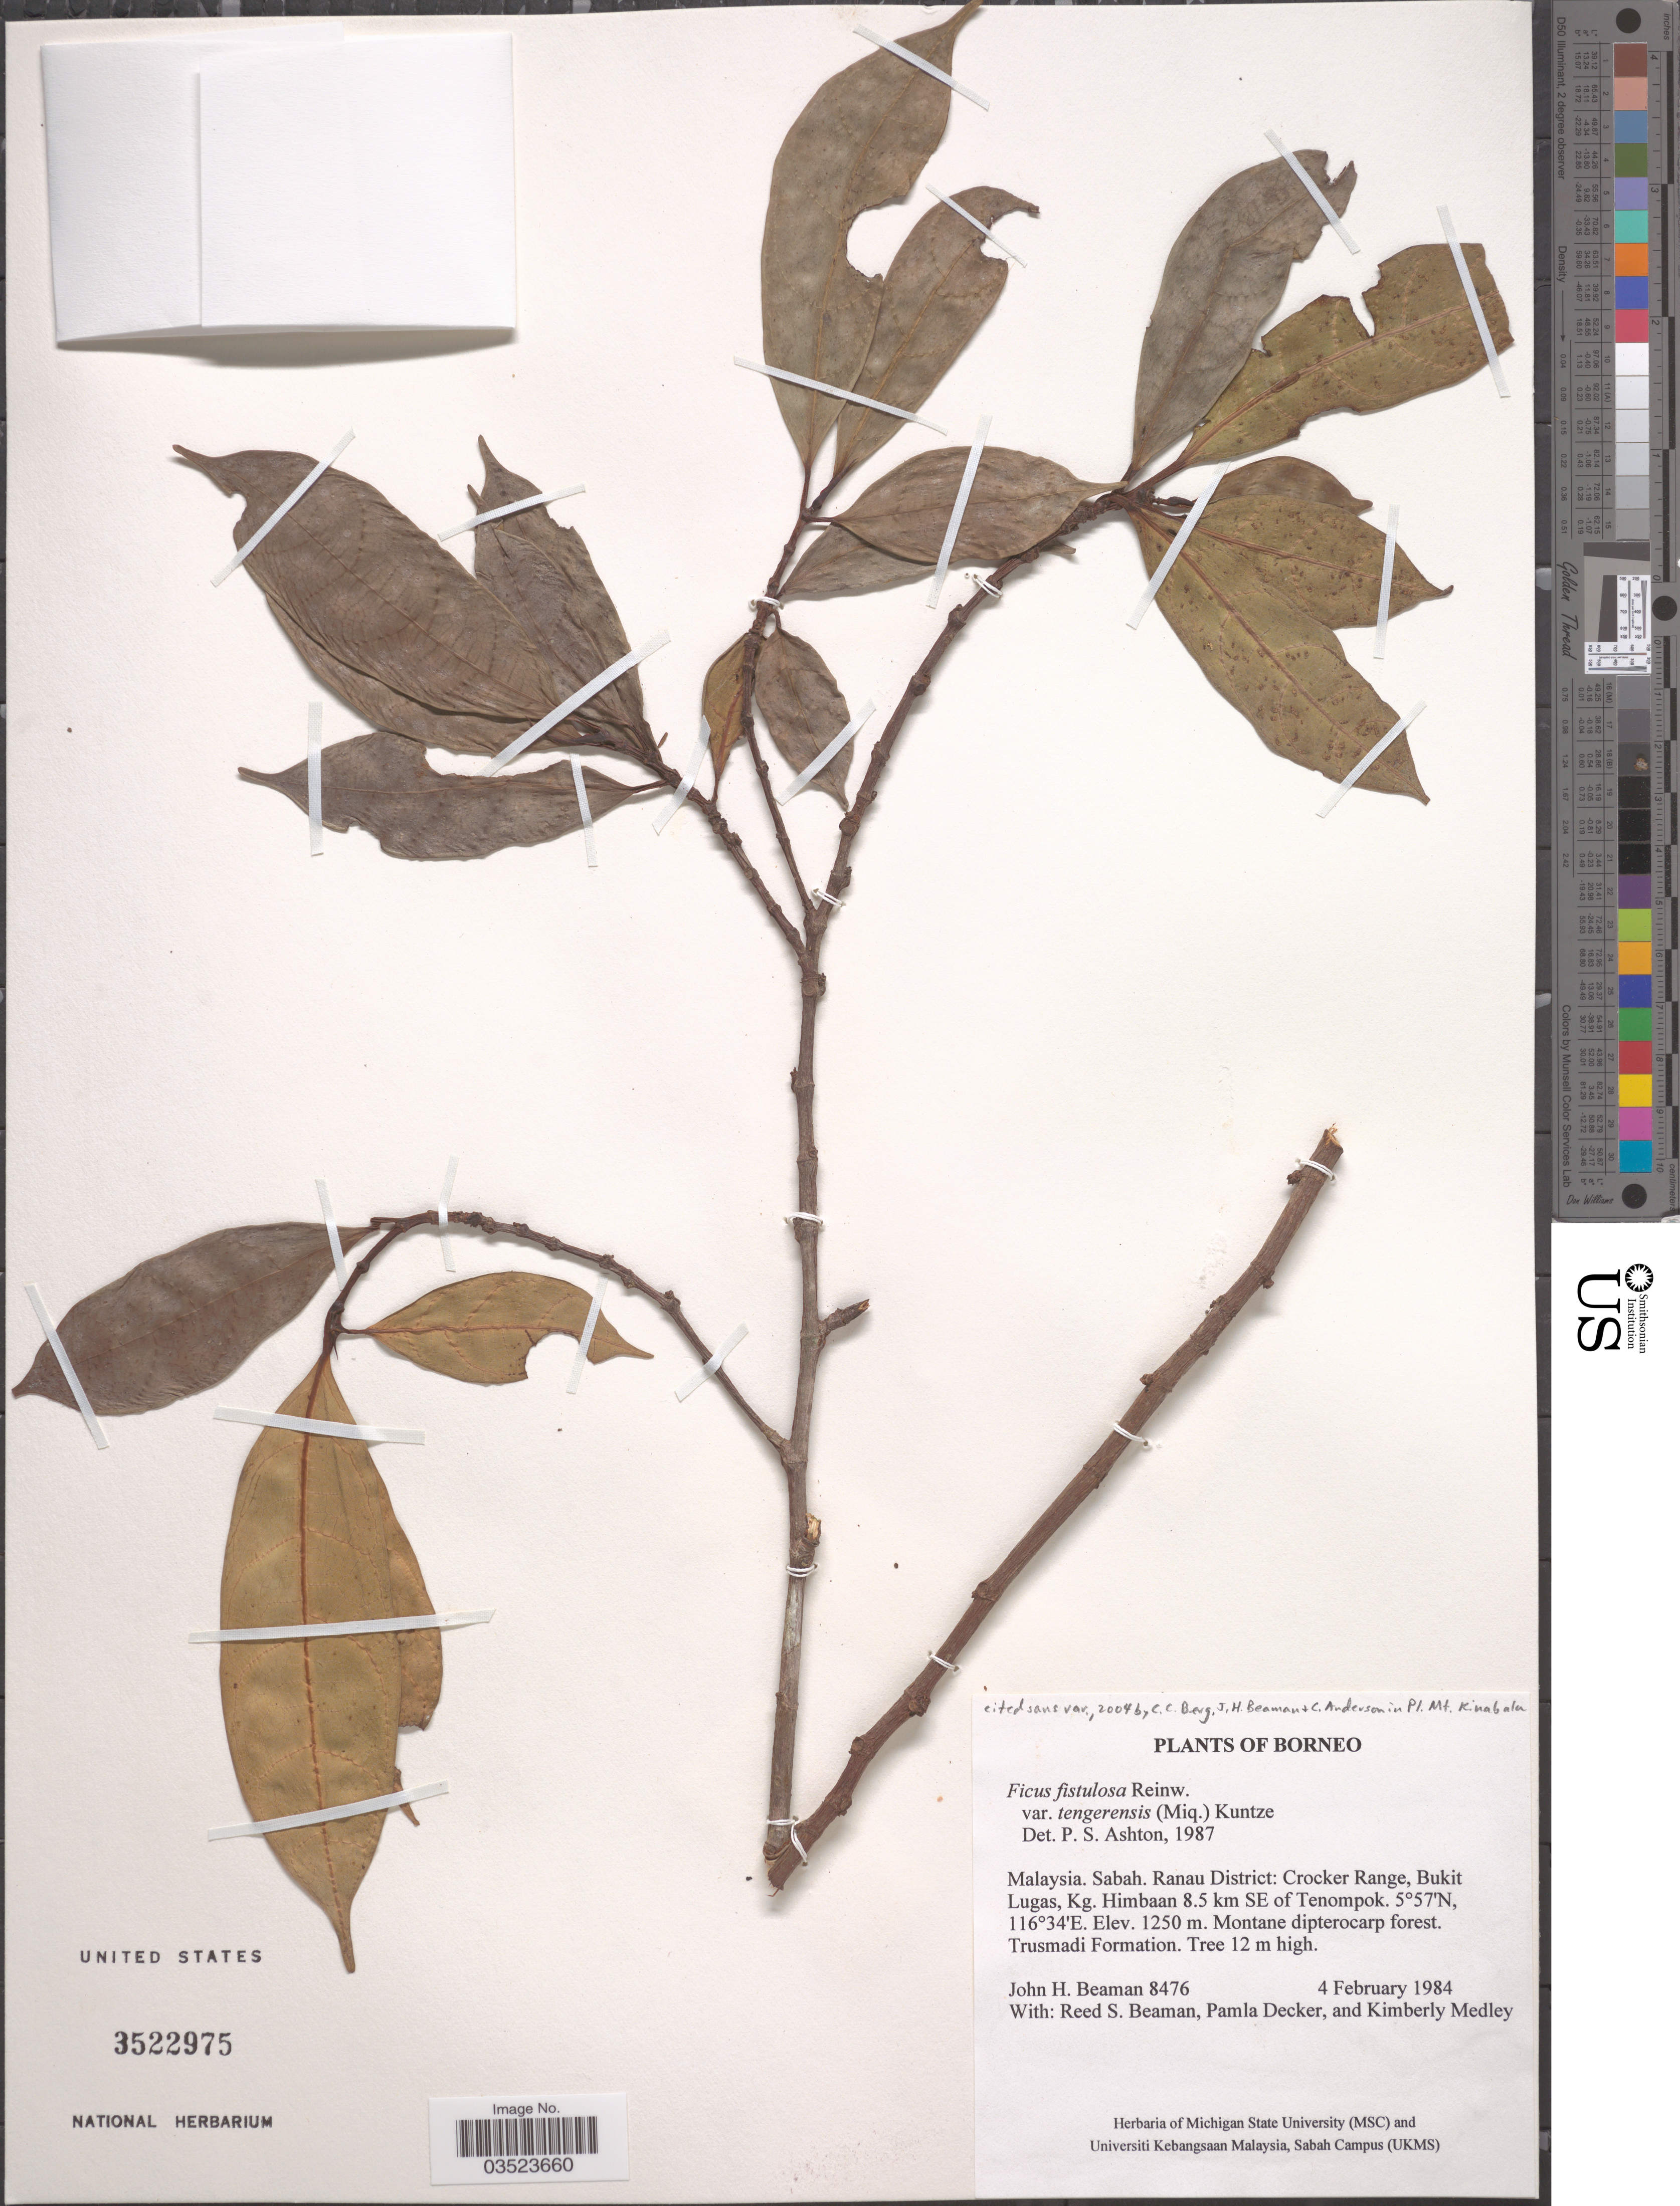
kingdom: Plantae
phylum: Tracheophyta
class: Magnoliopsida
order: Rosales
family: Moraceae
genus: Ficus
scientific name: Ficus fistulosa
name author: Reinw. ex Blume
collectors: J. H. Beaman, R. S. Beaman, P. Decker & K. Medley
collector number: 8476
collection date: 1984-02-04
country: Malaysia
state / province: Sabah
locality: Borneo. Ranau District: Crocker Range, Bukit Lugas, Kg. Himbaan 8.5 km SE of Tenompok. Trusmadi Formation.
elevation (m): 1250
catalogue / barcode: US 3522975